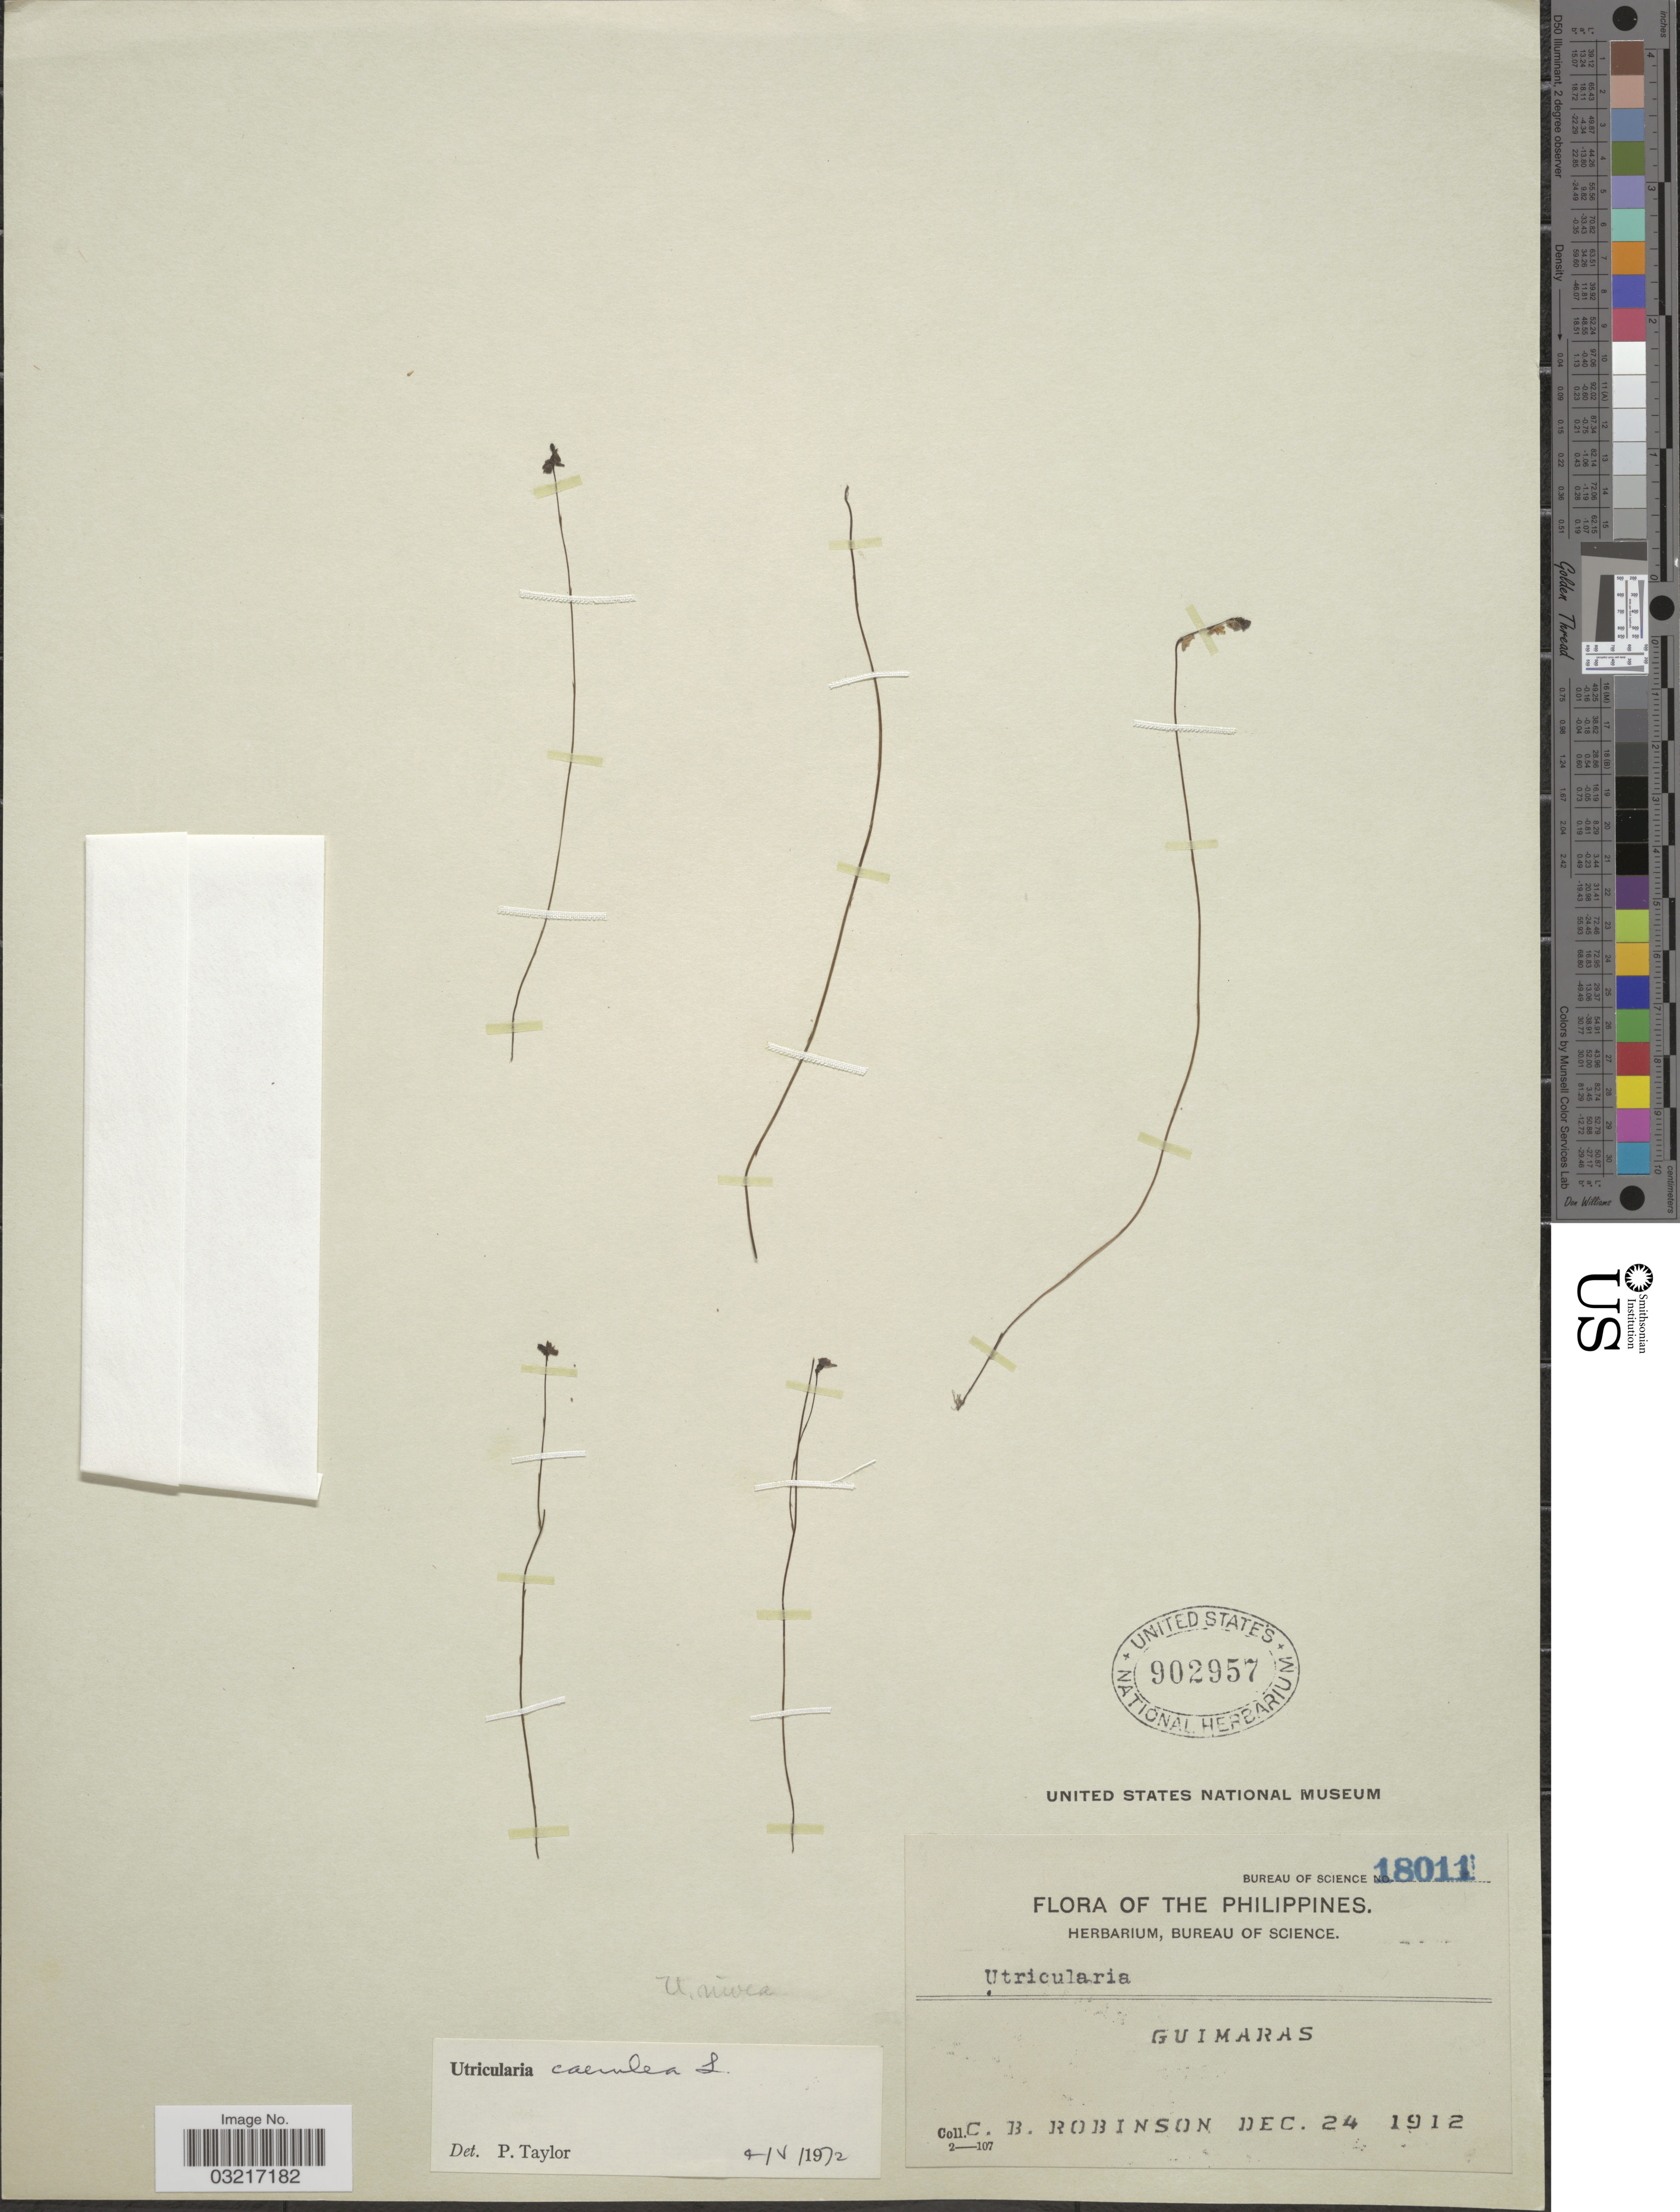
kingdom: Plantae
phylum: Tracheophyta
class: Magnoliopsida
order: Lamiales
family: Lentibulariaceae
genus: Utricularia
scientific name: Utricularia caerulea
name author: L.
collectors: C. Robinson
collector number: Bureau of Science 18011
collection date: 1912-12-24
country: Philippines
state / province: Western Visayas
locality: Guimaras.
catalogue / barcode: US 902957